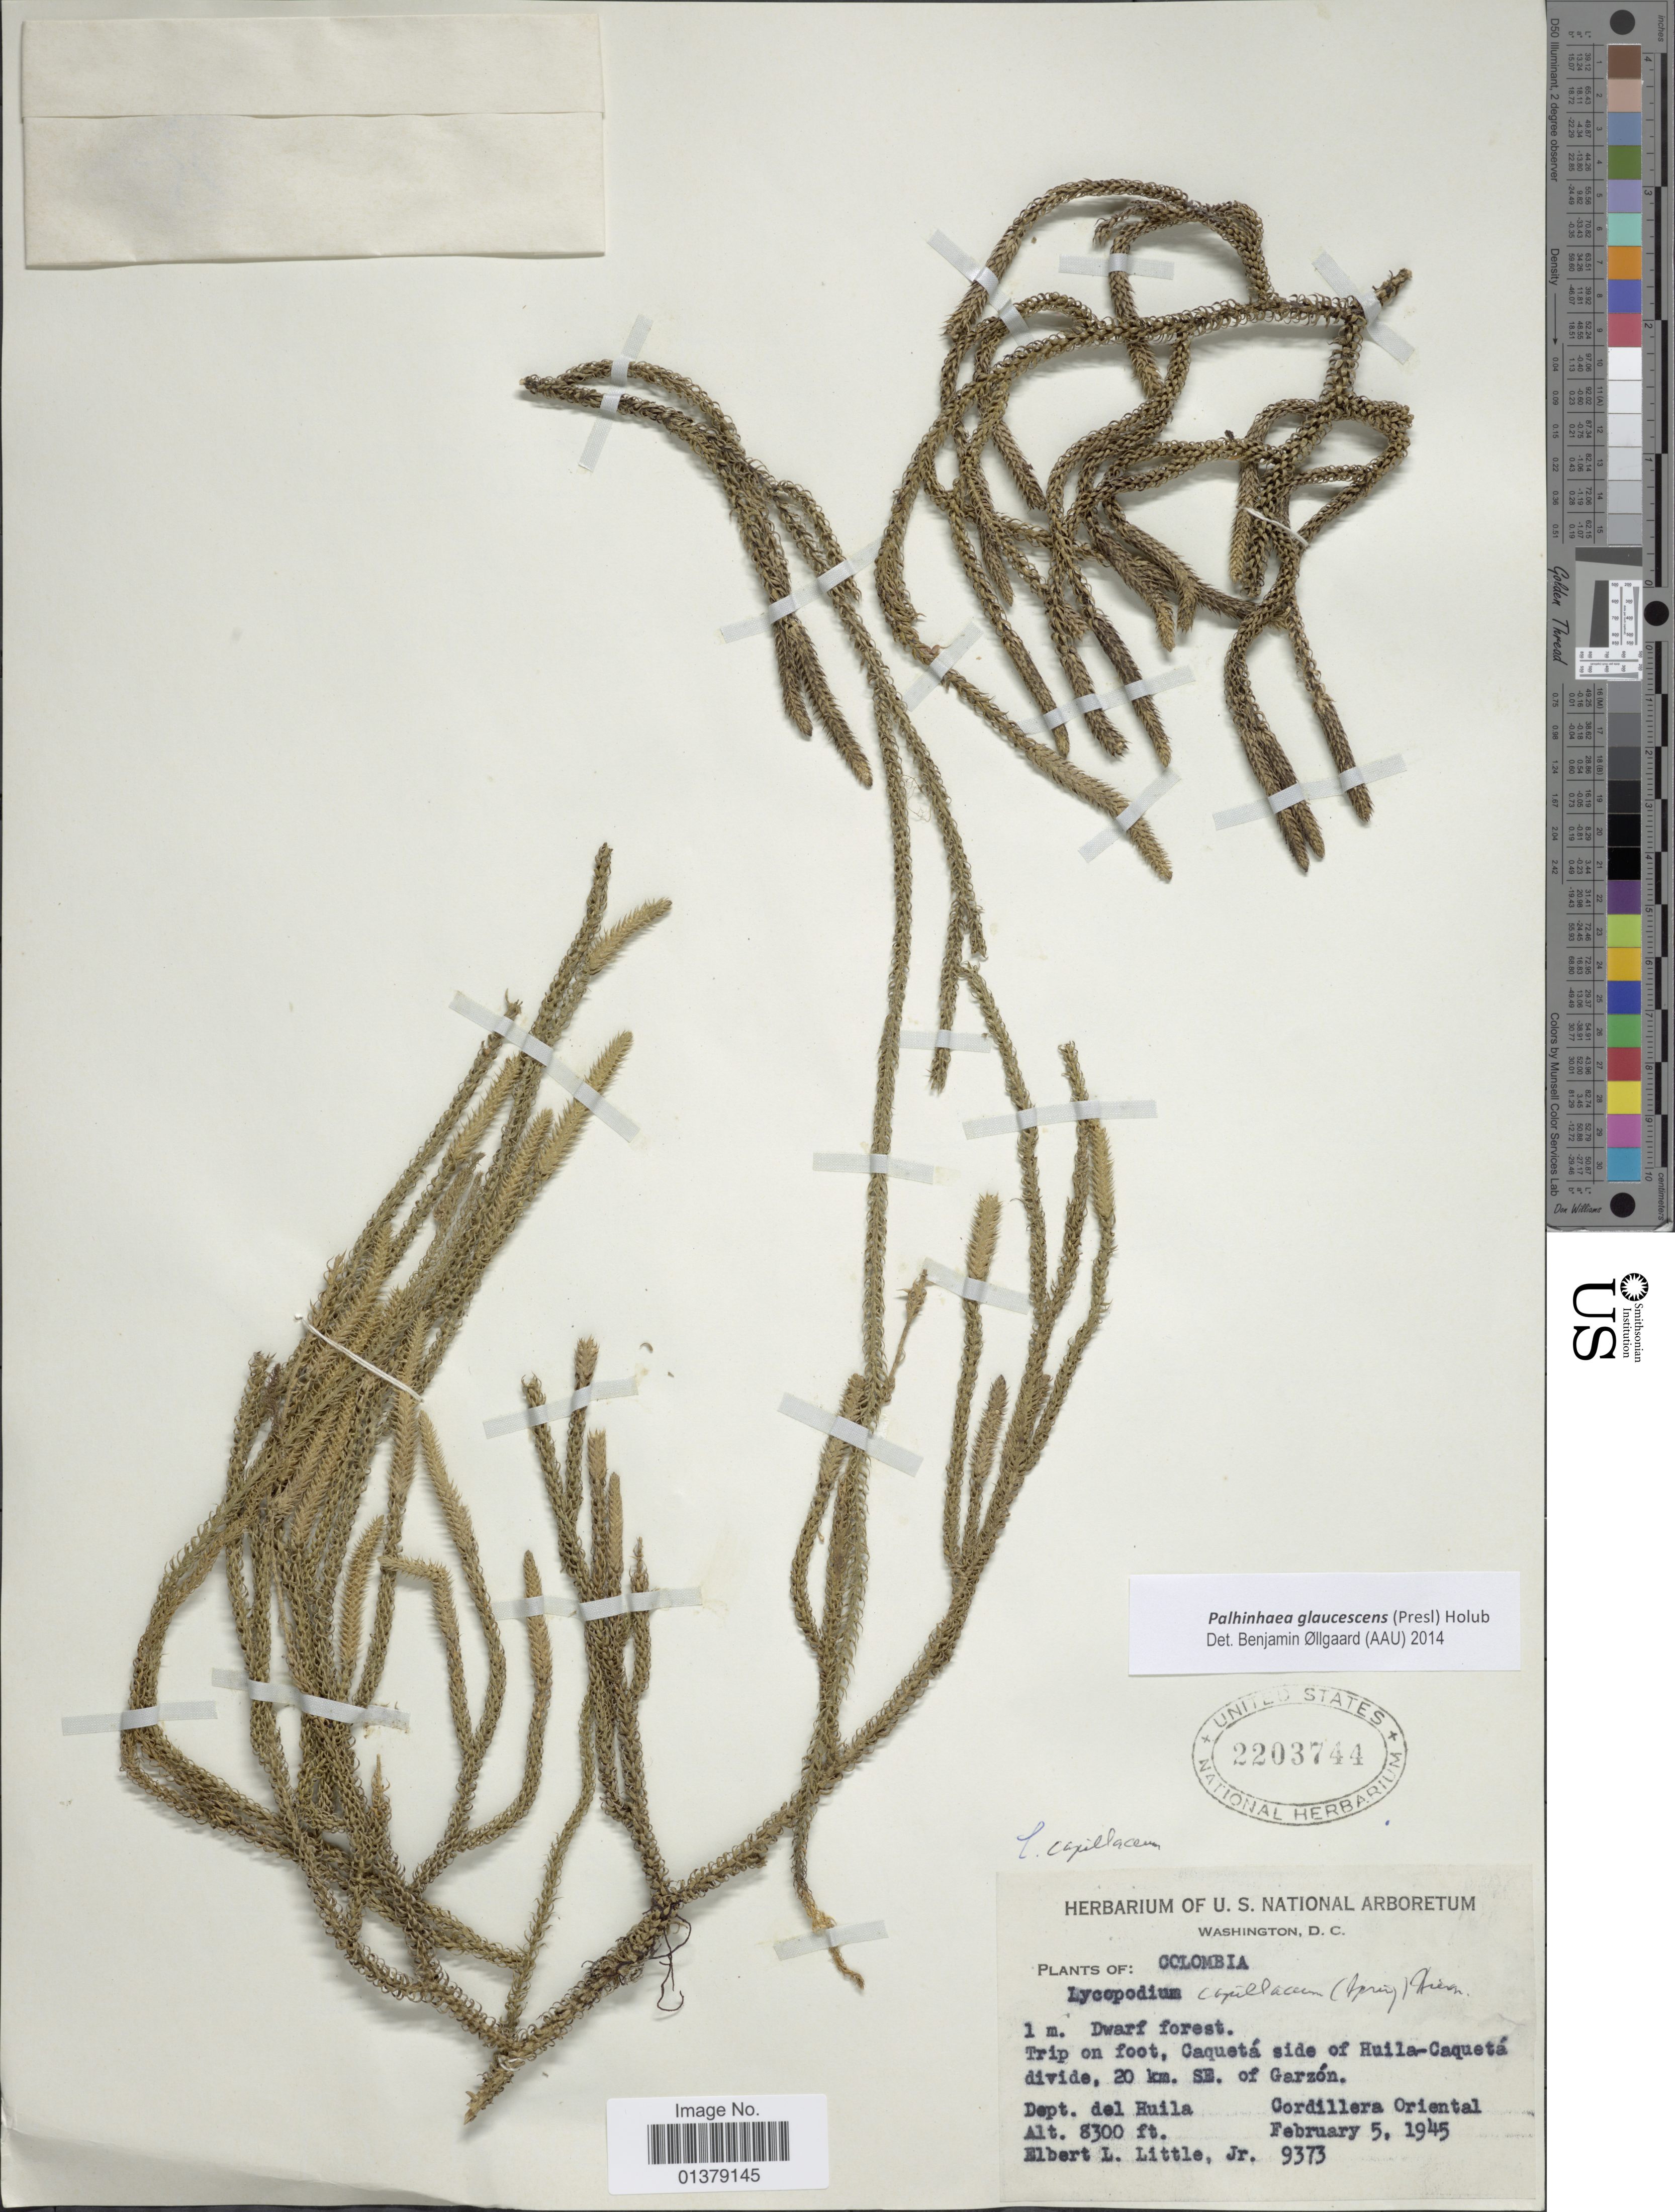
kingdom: Plantae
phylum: Tracheophyta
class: Lycopodiopsida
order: Lycopodiales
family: Lycopodiaceae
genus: Palhinhaea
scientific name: Palhinhaea glaucescens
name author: (C. Presl) Holub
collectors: E. L. Little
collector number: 9373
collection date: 1945-02-05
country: Colombia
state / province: Huila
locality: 1m Dwarf forest, trip on foot, Caquetá side of Huila-Caquetá divide, 20km SE of Garzón, Cordillera oriental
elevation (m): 2530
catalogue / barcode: US 2203744